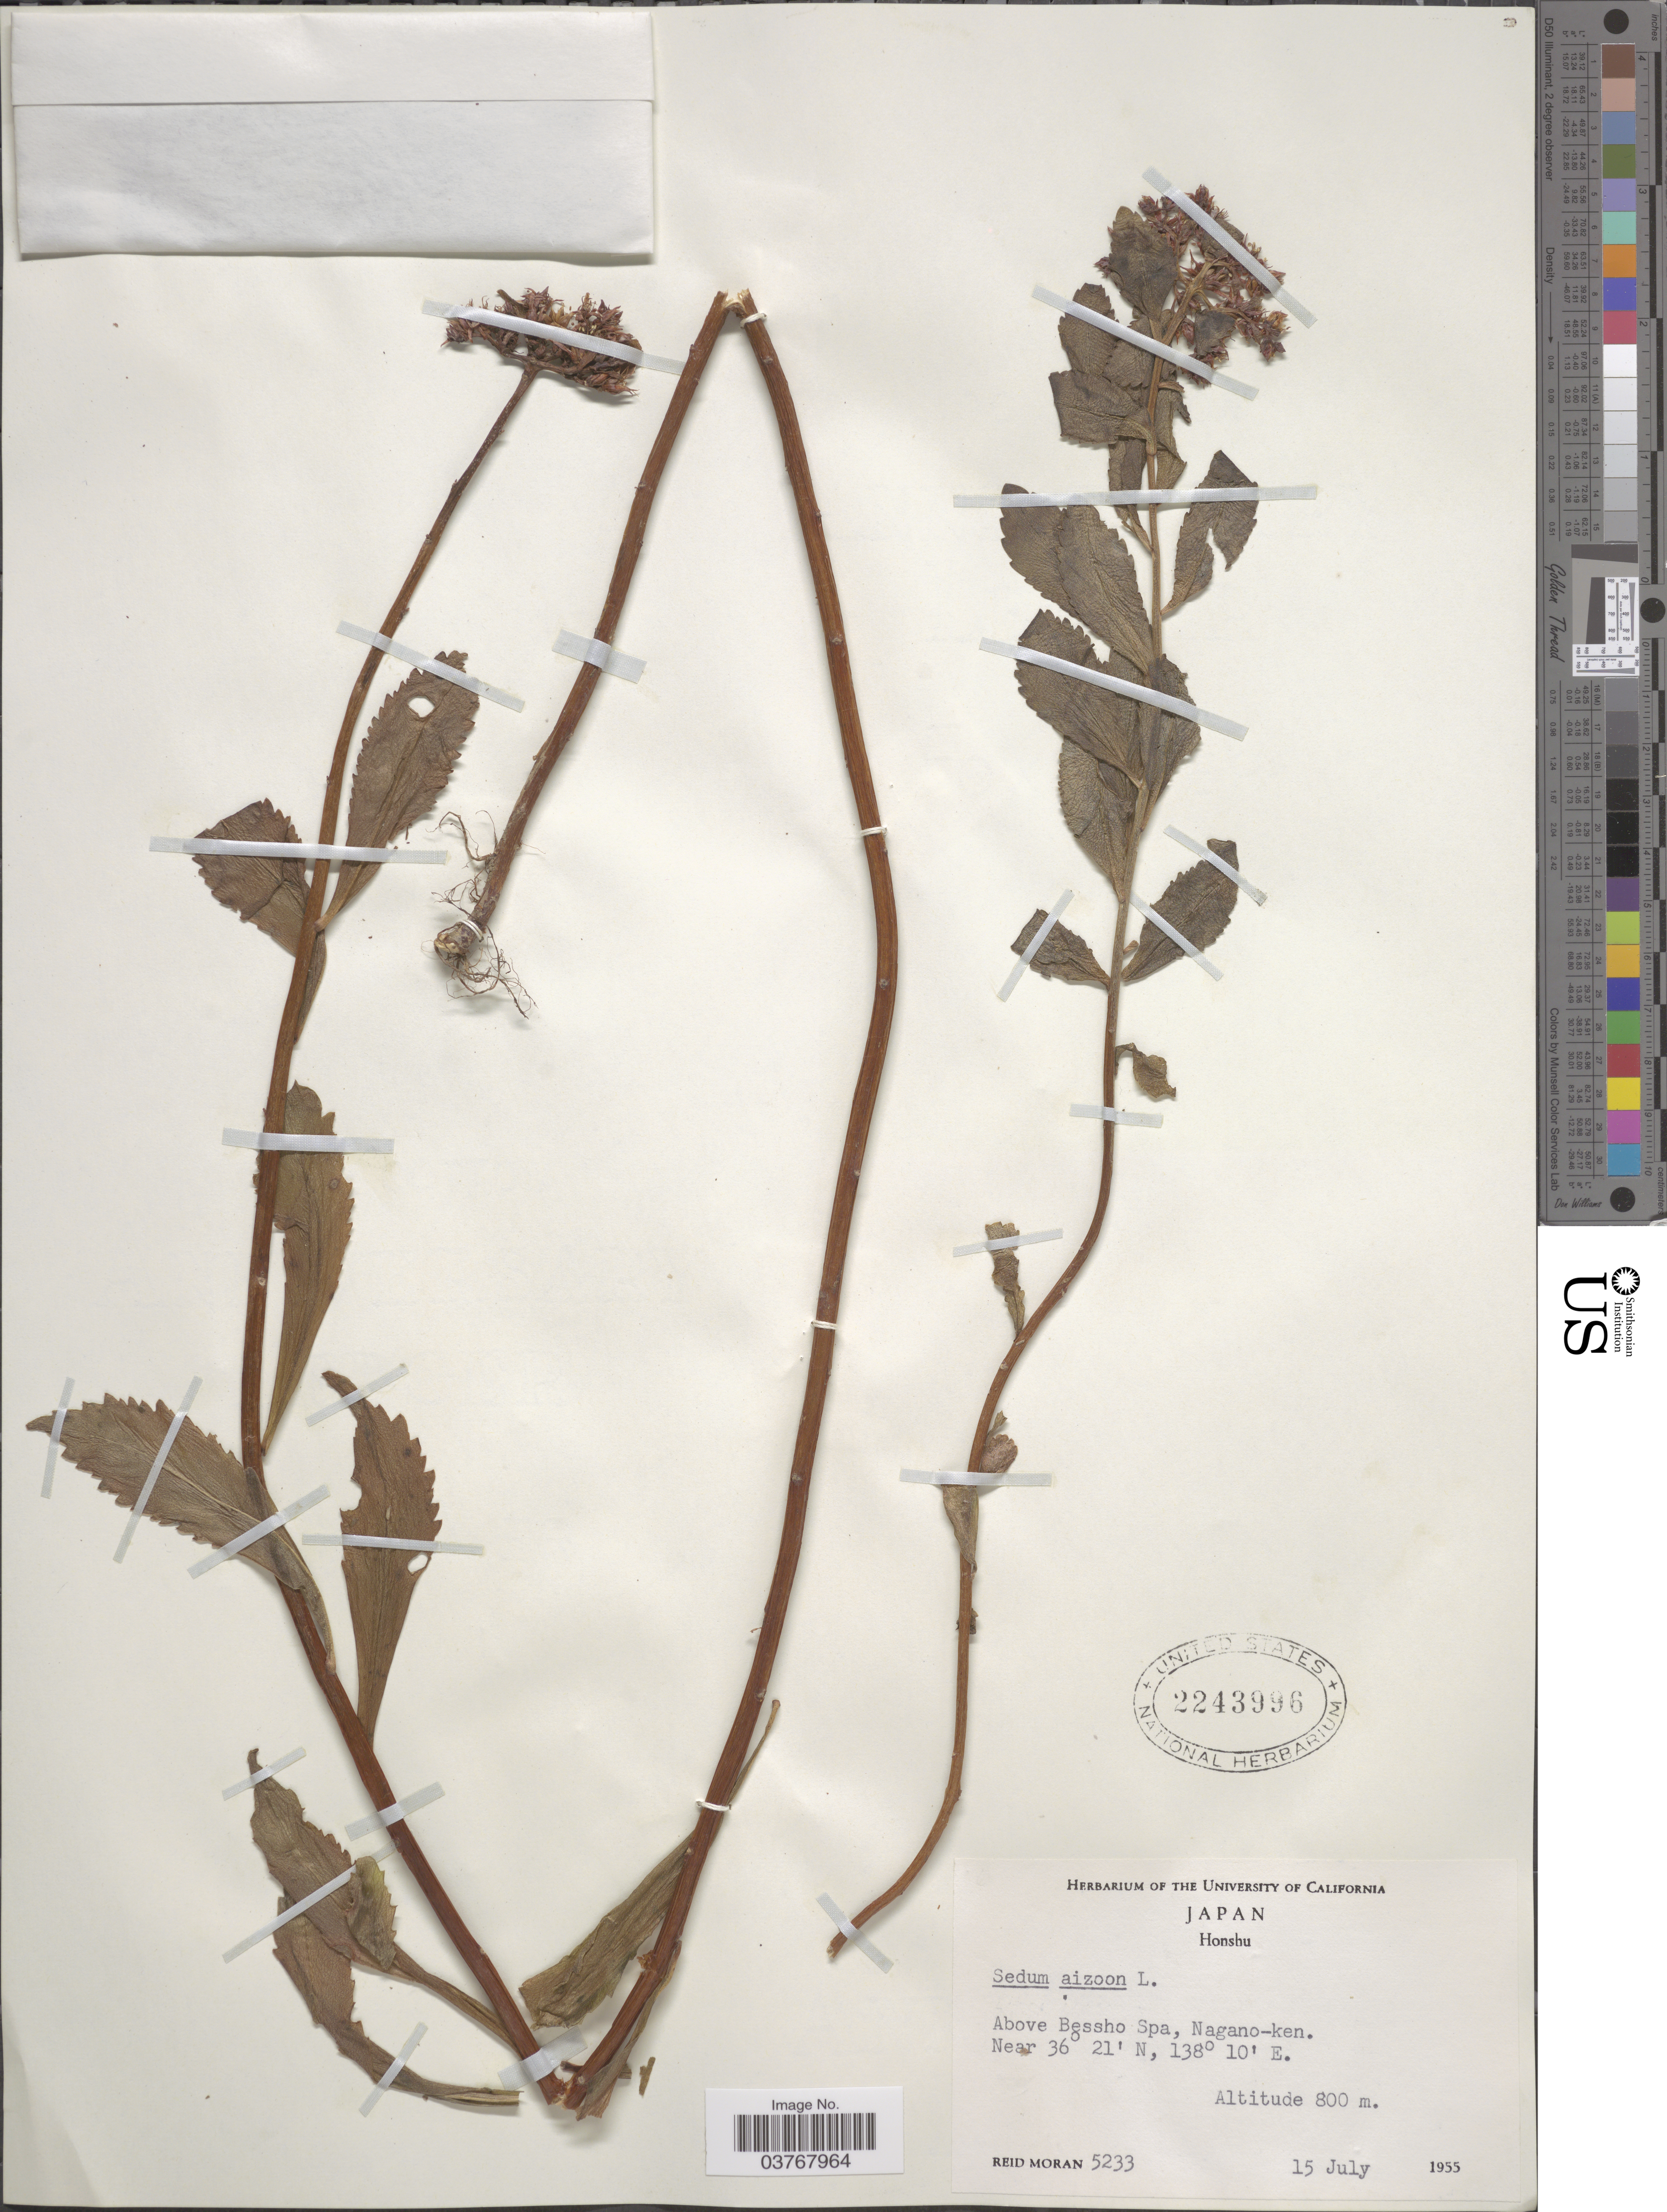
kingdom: Plantae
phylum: Tracheophyta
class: Magnoliopsida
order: Saxifragales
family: Crassulaceae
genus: Phedimus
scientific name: Phedimus aizoon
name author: (L.) 't Hart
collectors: R. Moran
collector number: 5233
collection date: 1955-07-15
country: Japan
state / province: Nagano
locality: Honshu. Above Bessho Spa, Nagano-ken.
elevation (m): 800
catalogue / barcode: US 2243996